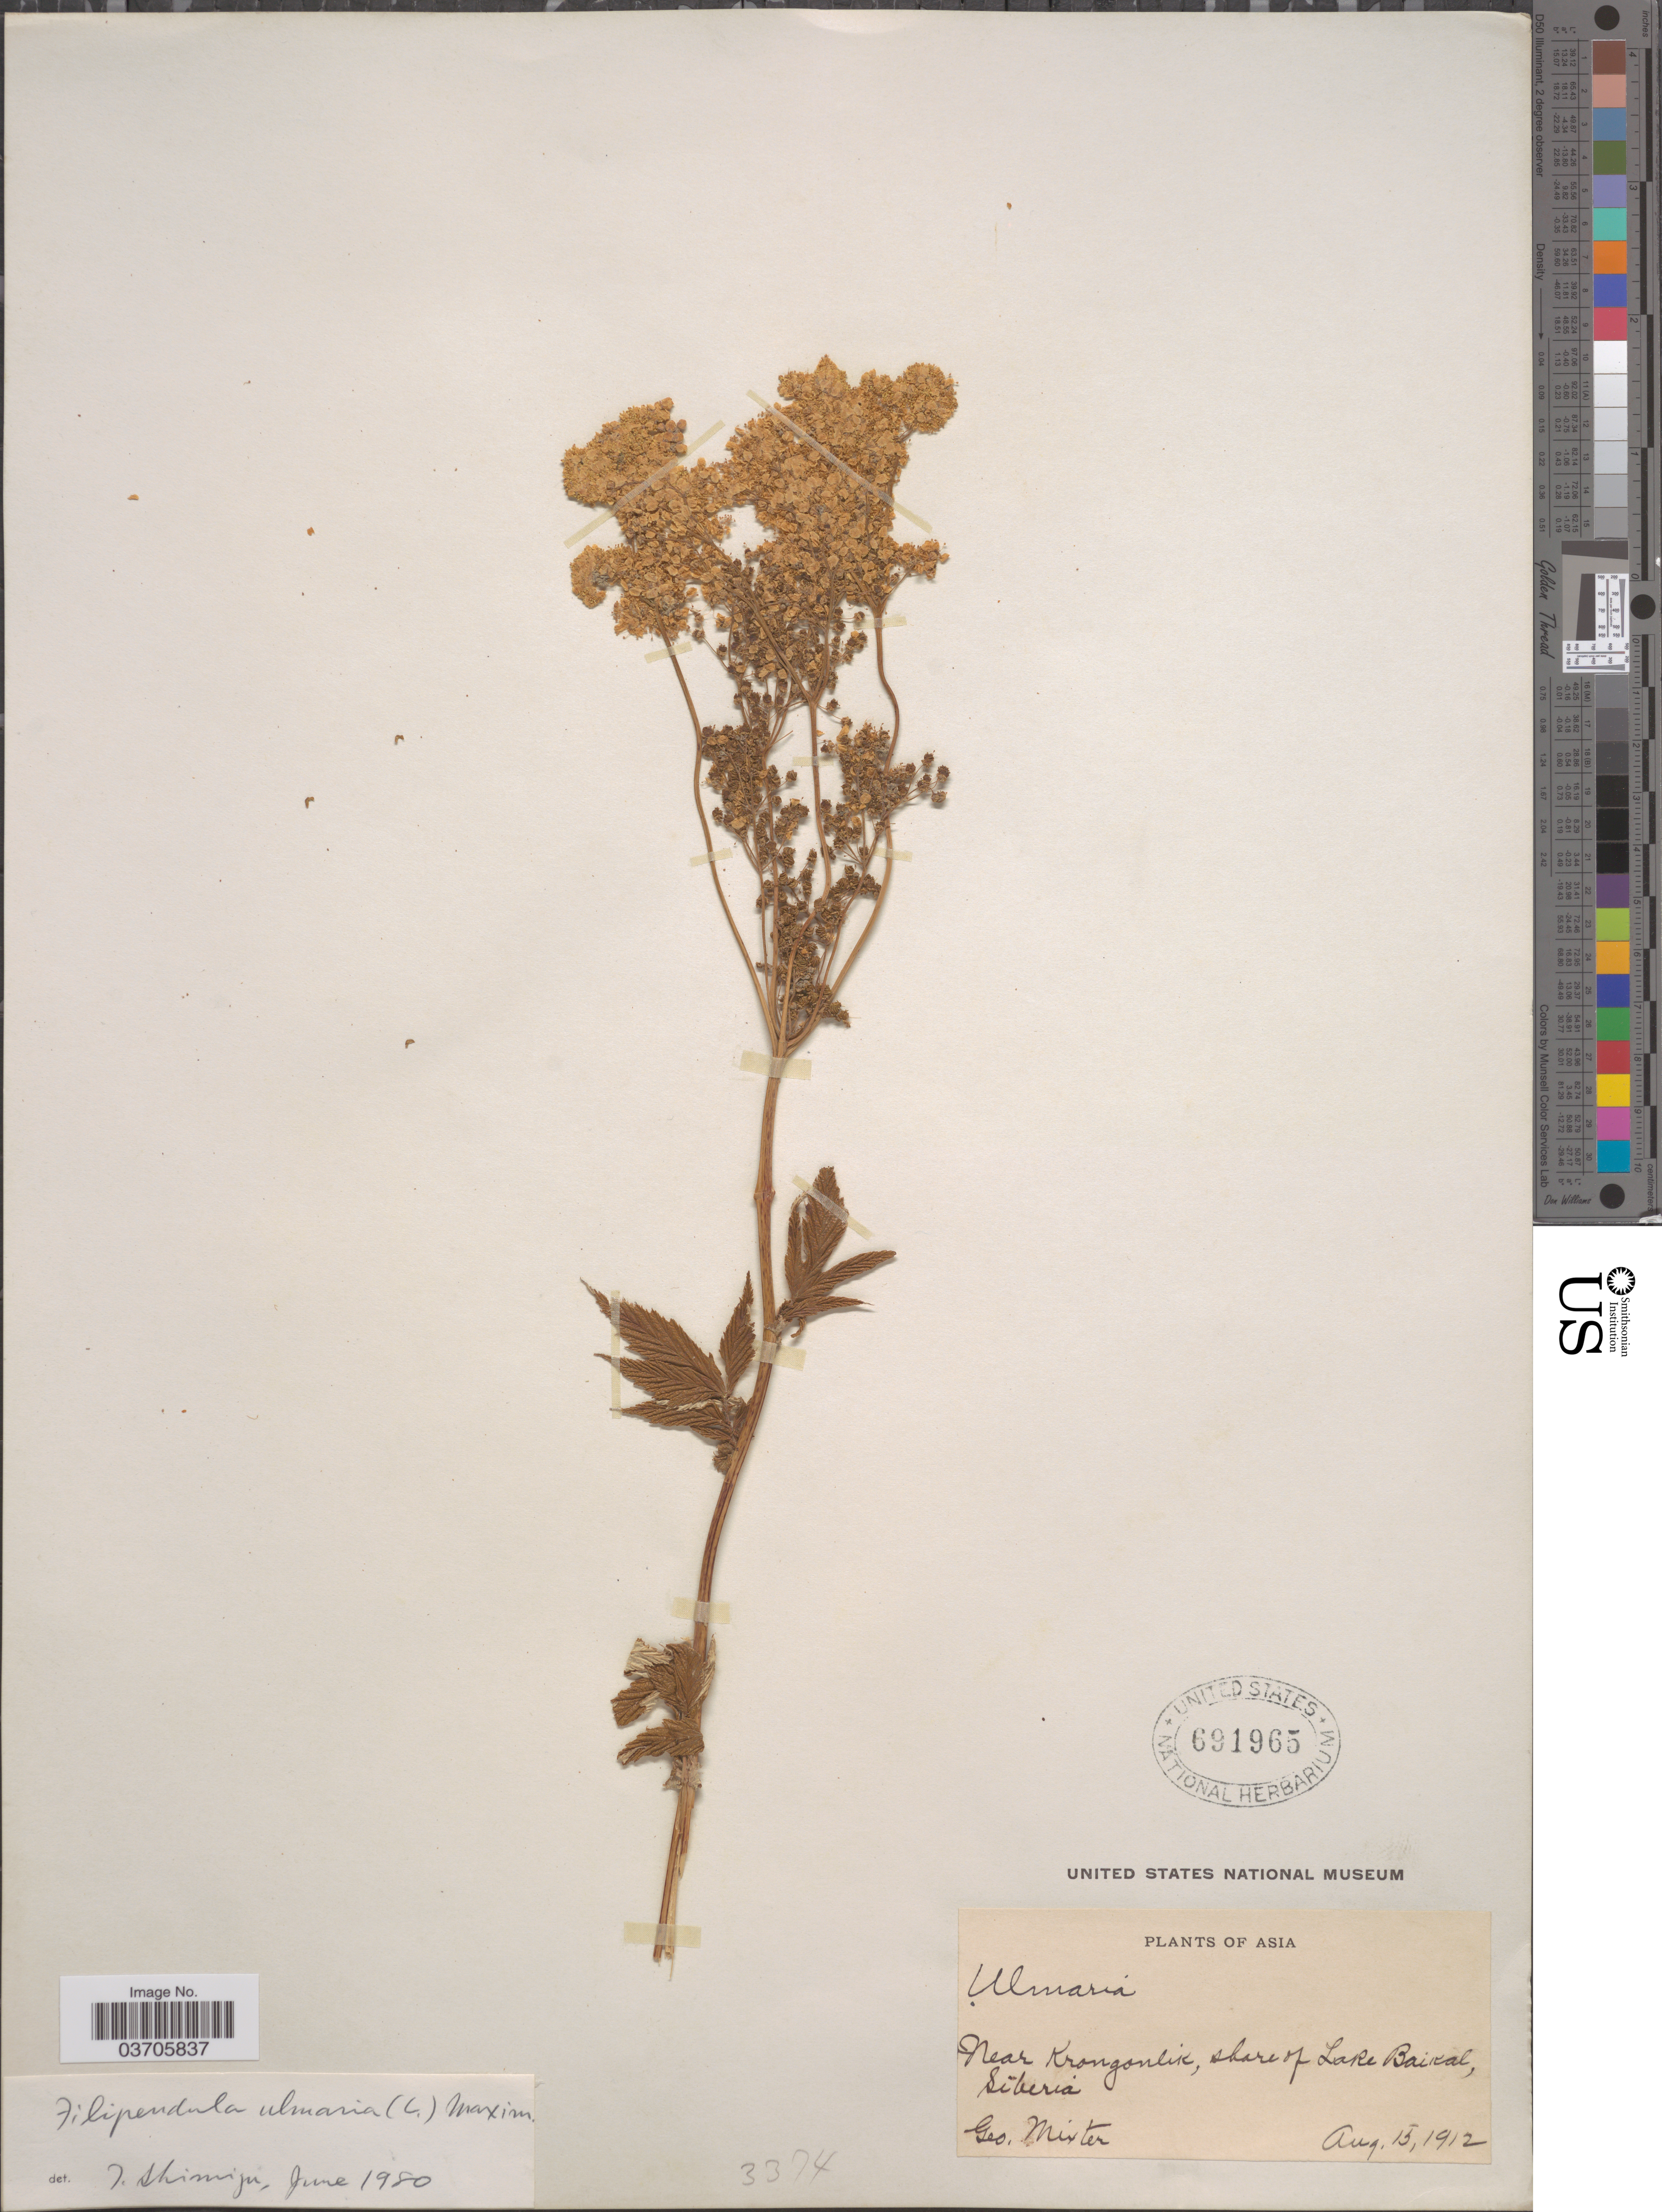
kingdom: Plantae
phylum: Tracheophyta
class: Magnoliopsida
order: Rosales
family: Rosaceae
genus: Filipendula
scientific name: Filipendula ulmaria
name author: (L.) Maxim.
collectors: G. Mixter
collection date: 1912-08-15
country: Russian Federation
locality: Asia. Near Krongonlik, shore of Lake Baikal, Siberia.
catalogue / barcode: US 691965